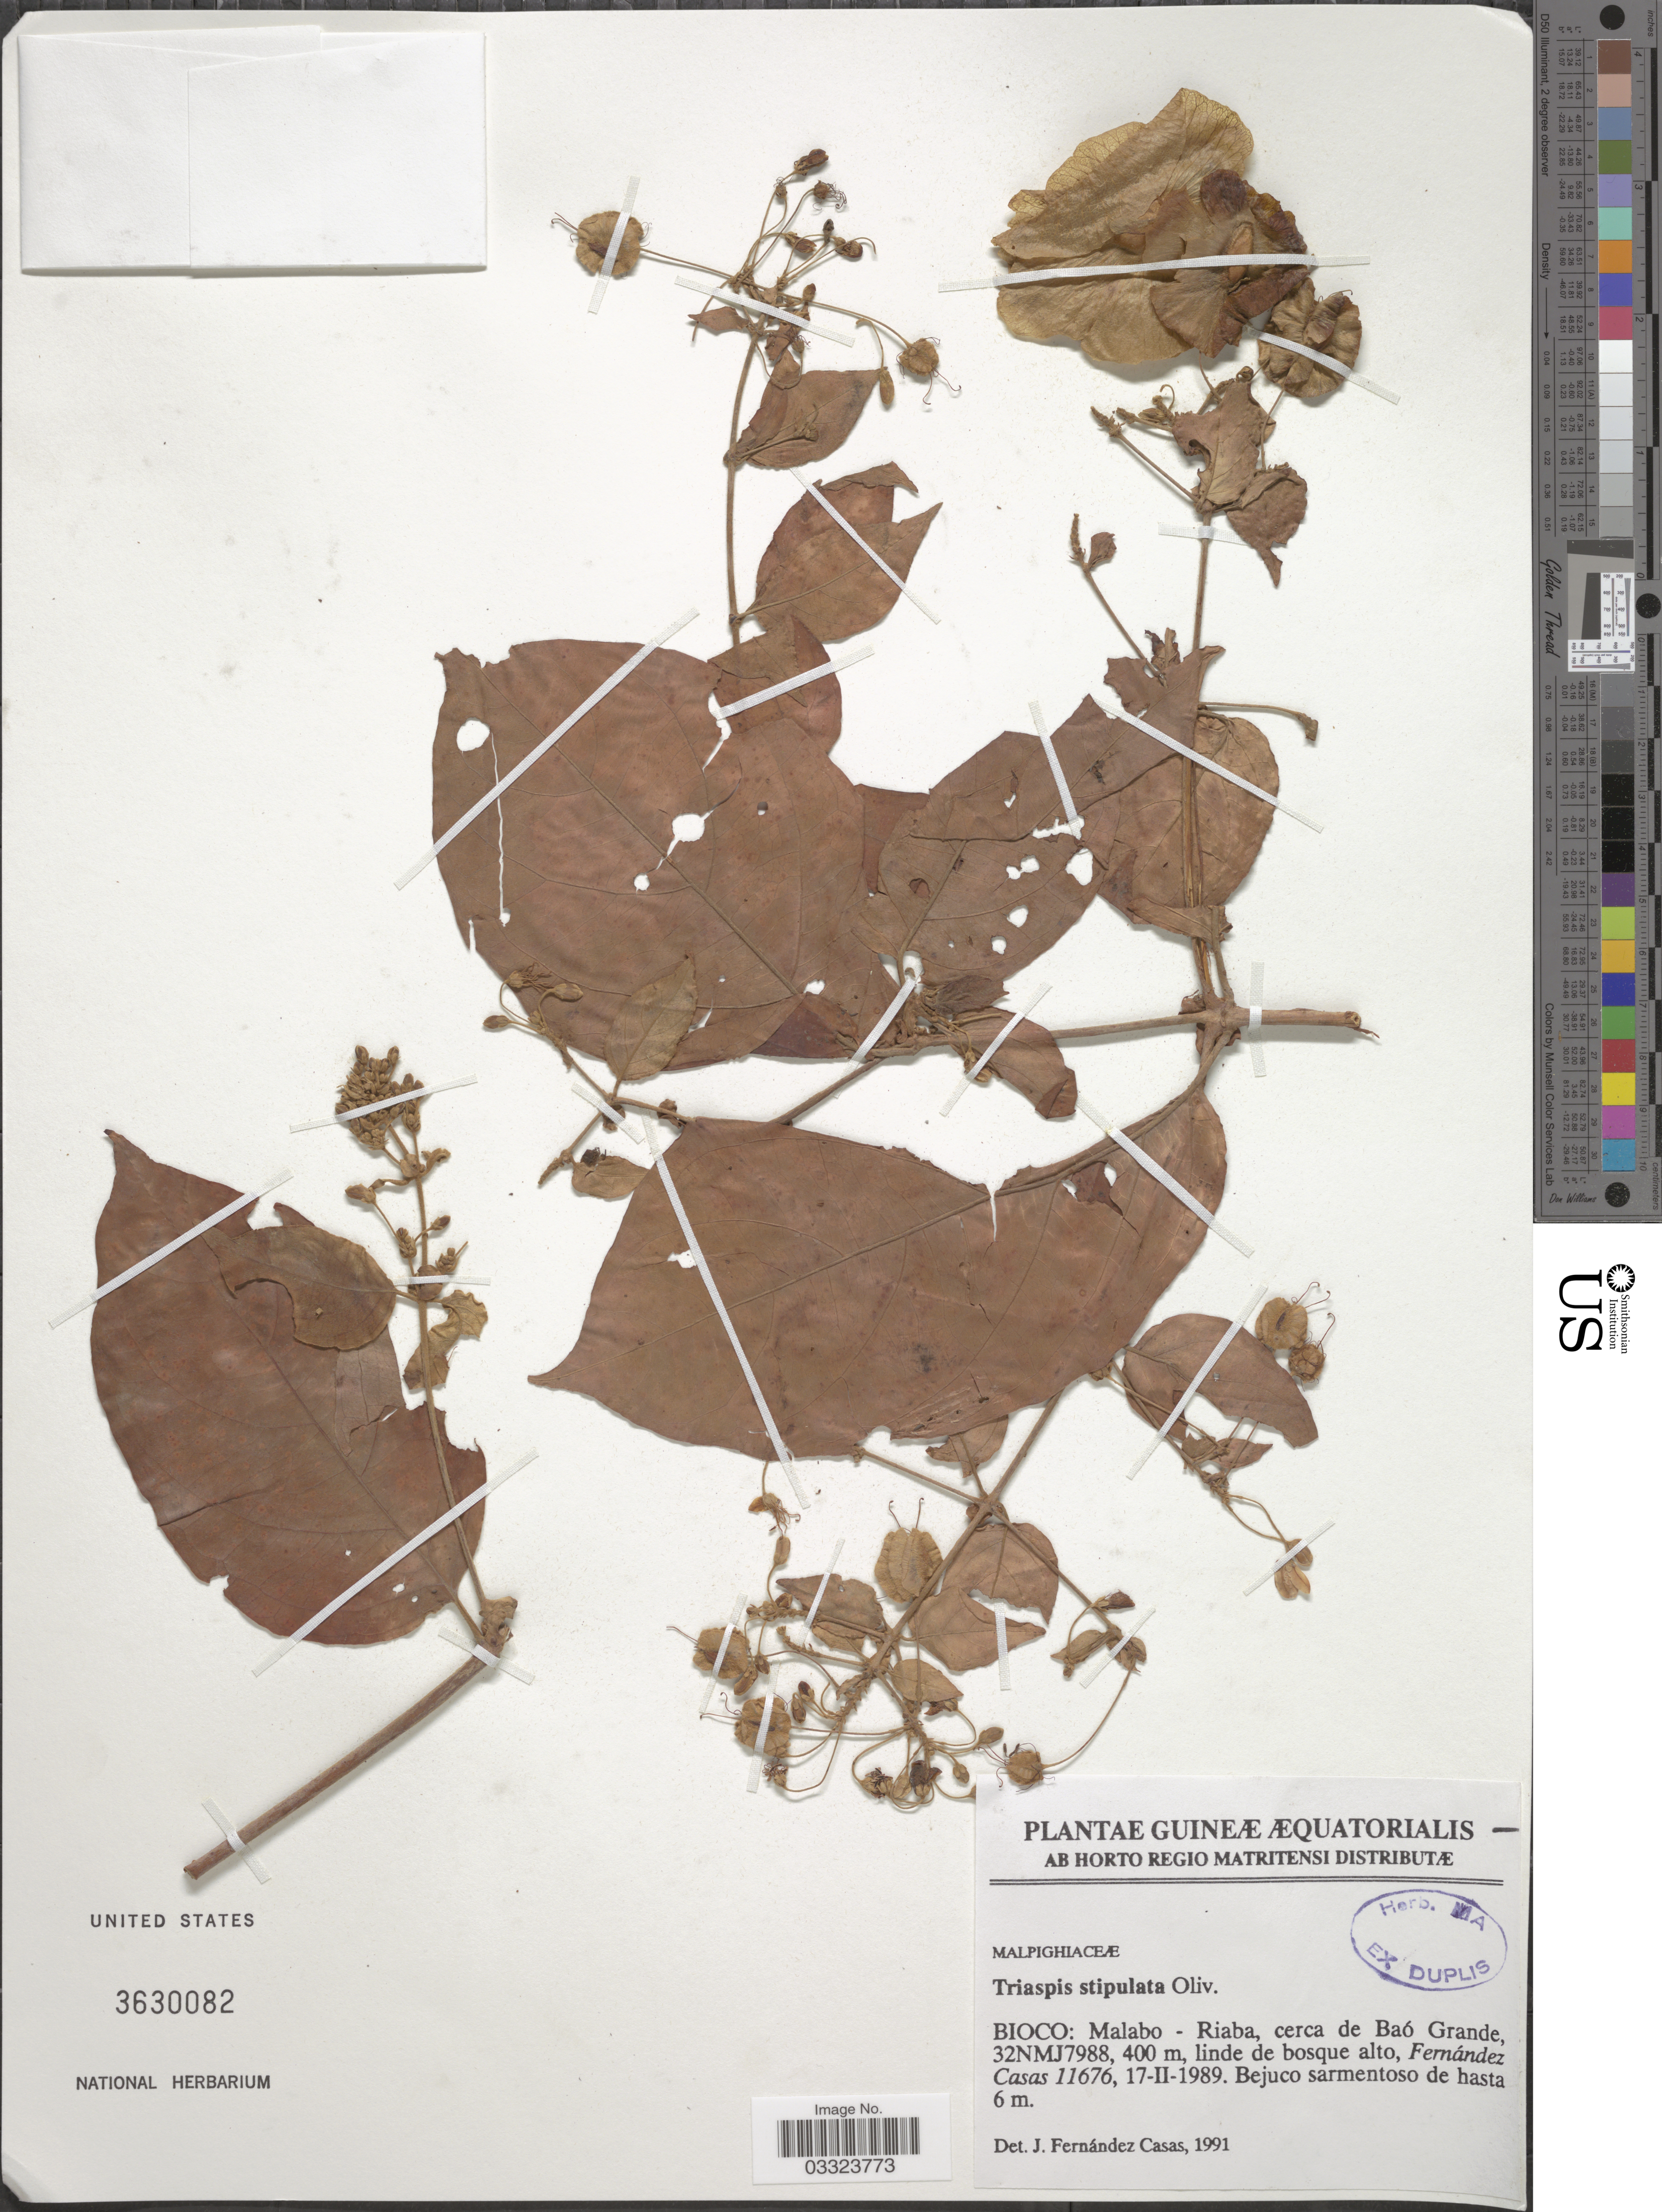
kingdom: Plantae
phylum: Tracheophyta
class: Magnoliopsida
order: Malpighiales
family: Malpighiaceae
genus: Triaspis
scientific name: Triaspis stipulata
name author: Oliv.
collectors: C. Fernández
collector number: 11676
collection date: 1989-02-17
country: Equatorial Guinea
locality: Guineæ Æquatorialis. Bioco: Malabo - Riaba, cerca de Baó Grande 32NMJ7988.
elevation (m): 400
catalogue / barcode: US 3630082